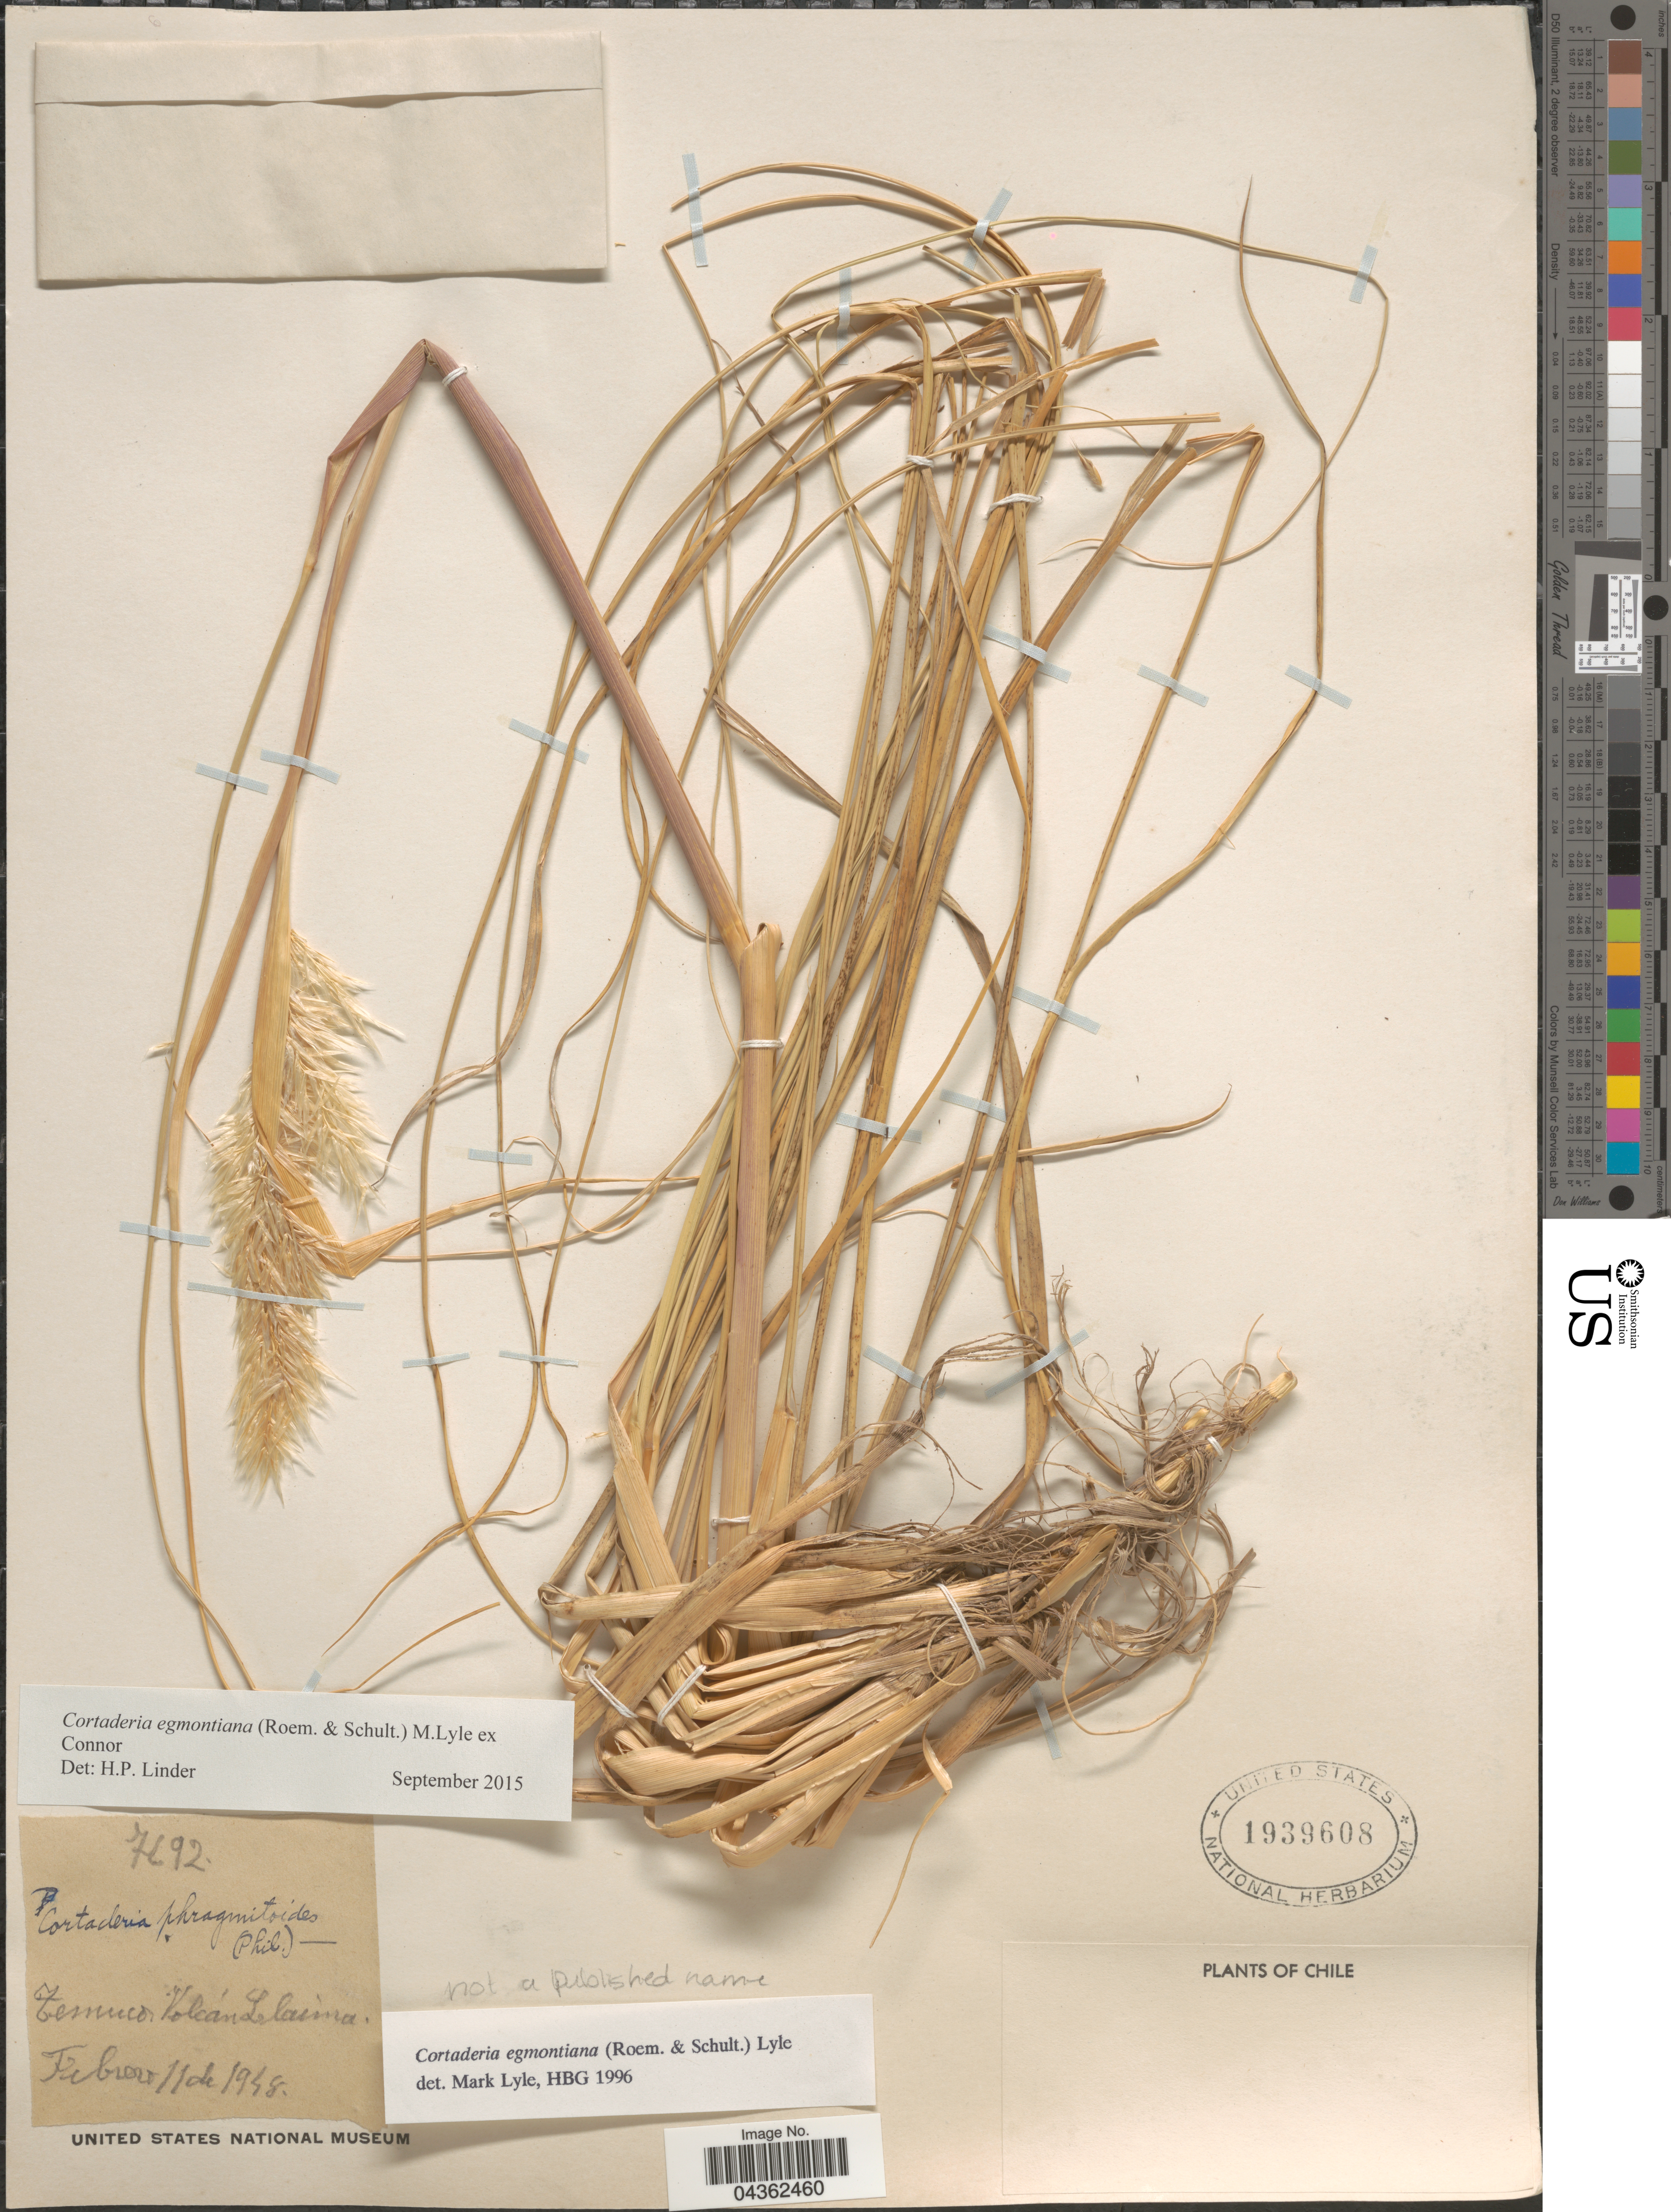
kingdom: Plantae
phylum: Tracheophyta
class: Liliopsida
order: Poales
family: Poaceae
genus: Cortaderia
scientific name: Cortaderia egmontiana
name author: (Roem. & Schult.) Lyle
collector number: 7292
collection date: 1948-02-11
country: Chile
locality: Temuco. Volcán Llaima.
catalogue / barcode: US 1939608